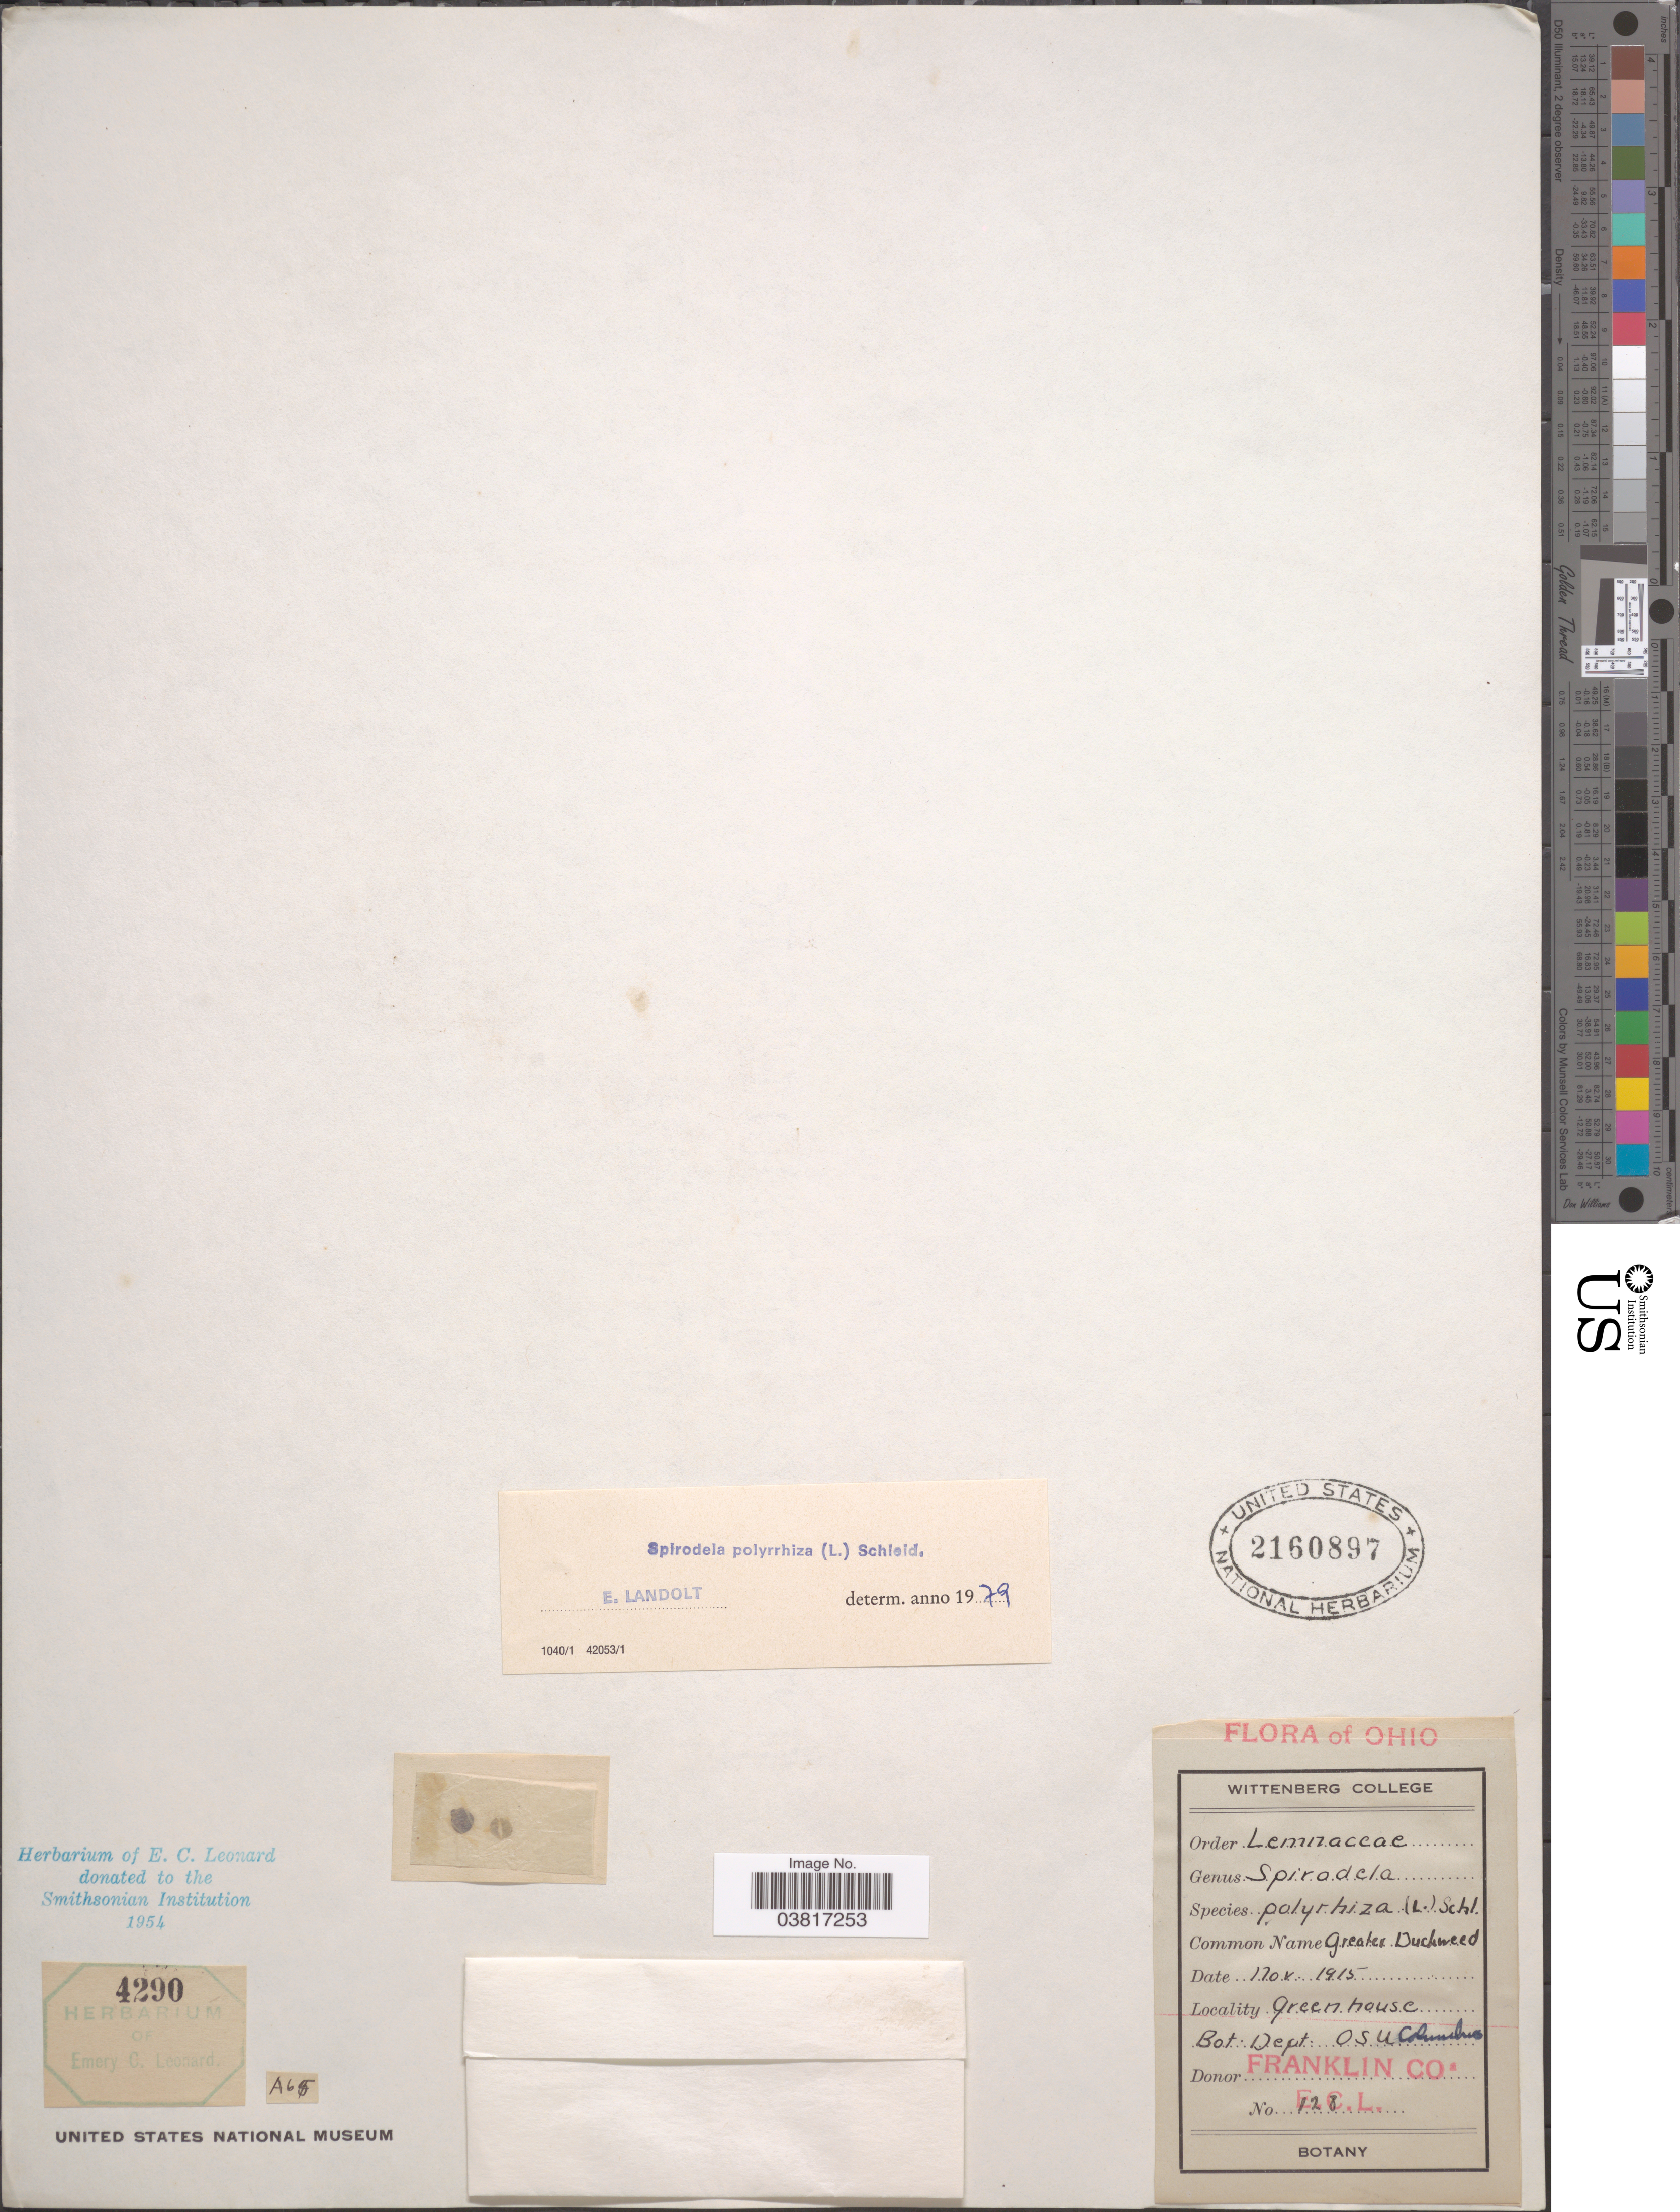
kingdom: Plantae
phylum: Tracheophyta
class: Liliopsida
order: Alismatales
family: Araceae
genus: Spirodela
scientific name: Spirodela polyrrhiza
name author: (L.) Schleid.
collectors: E. C. Leonard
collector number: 128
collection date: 1915-11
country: United States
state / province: Ohio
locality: Green house. Bot. Dept. OSU Columbus. Franklin Co.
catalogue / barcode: US 2160897